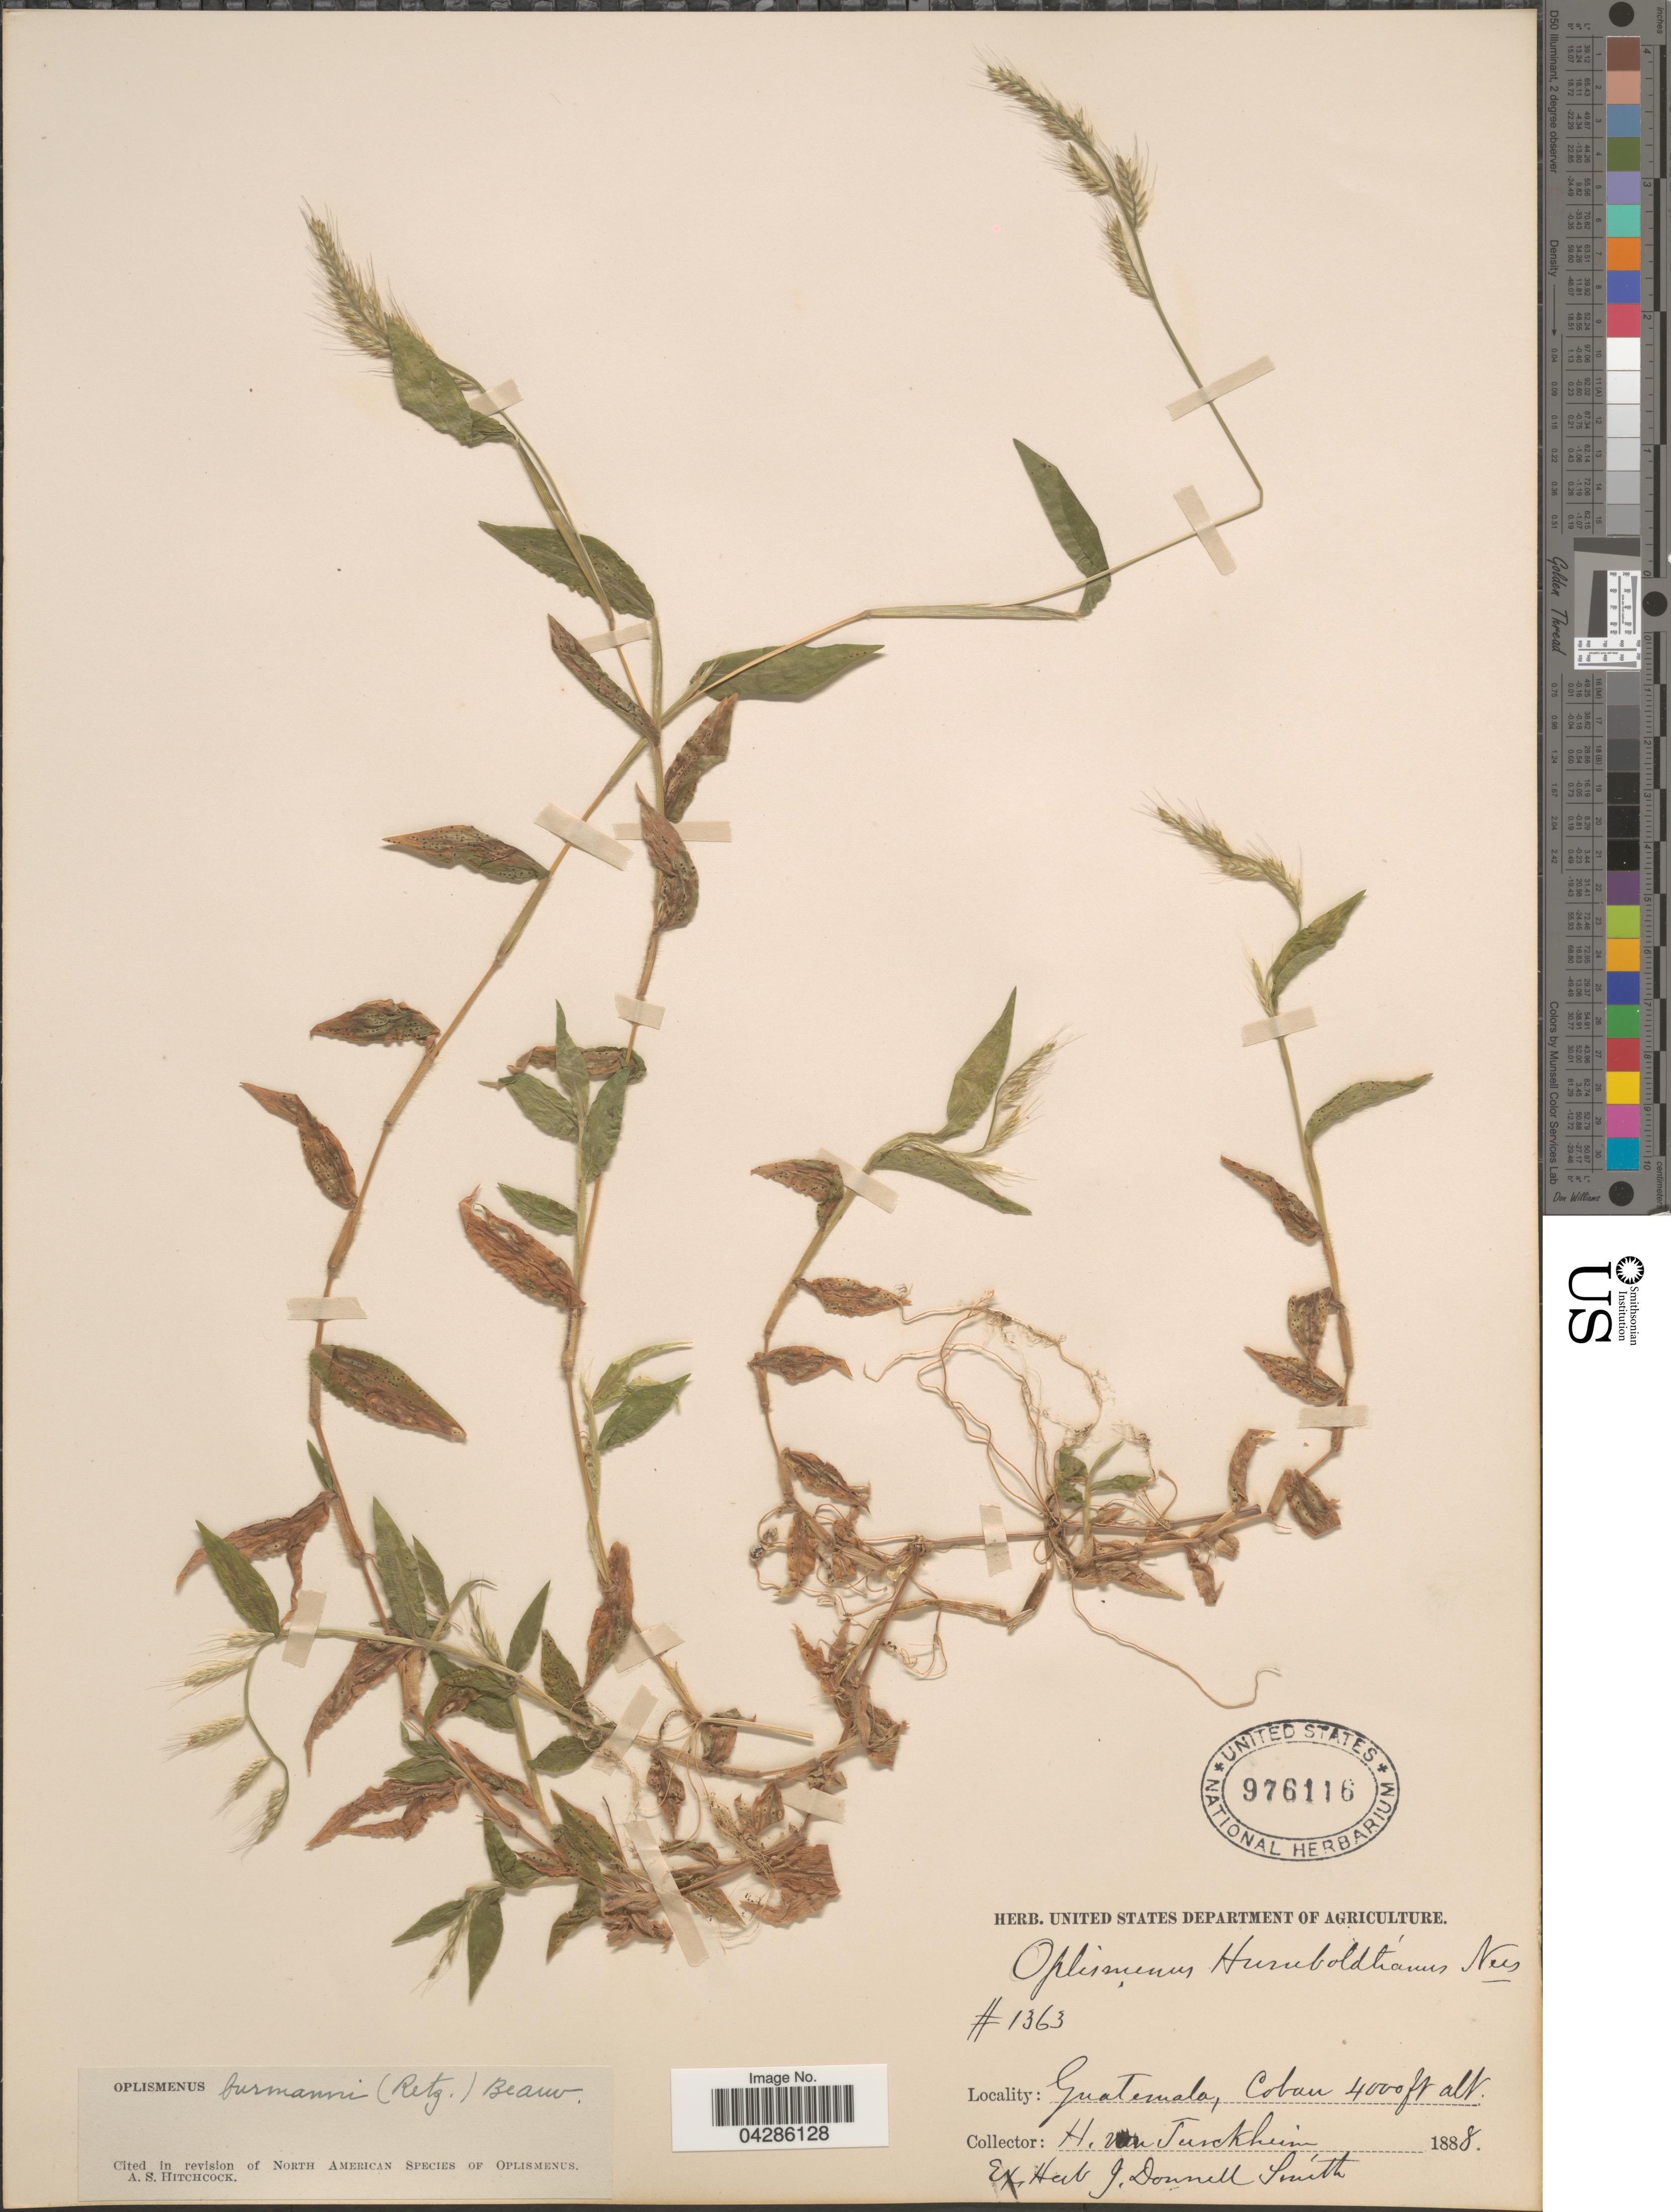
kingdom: Plantae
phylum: Tracheophyta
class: Liliopsida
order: Poales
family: Poaceae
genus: Oplismenus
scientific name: Oplismenus burmannii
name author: (Retz.) P. Beauv.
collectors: H. von Türckheim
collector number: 1363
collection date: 1888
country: Guatemala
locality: Coban.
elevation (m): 1219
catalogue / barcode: US 976116